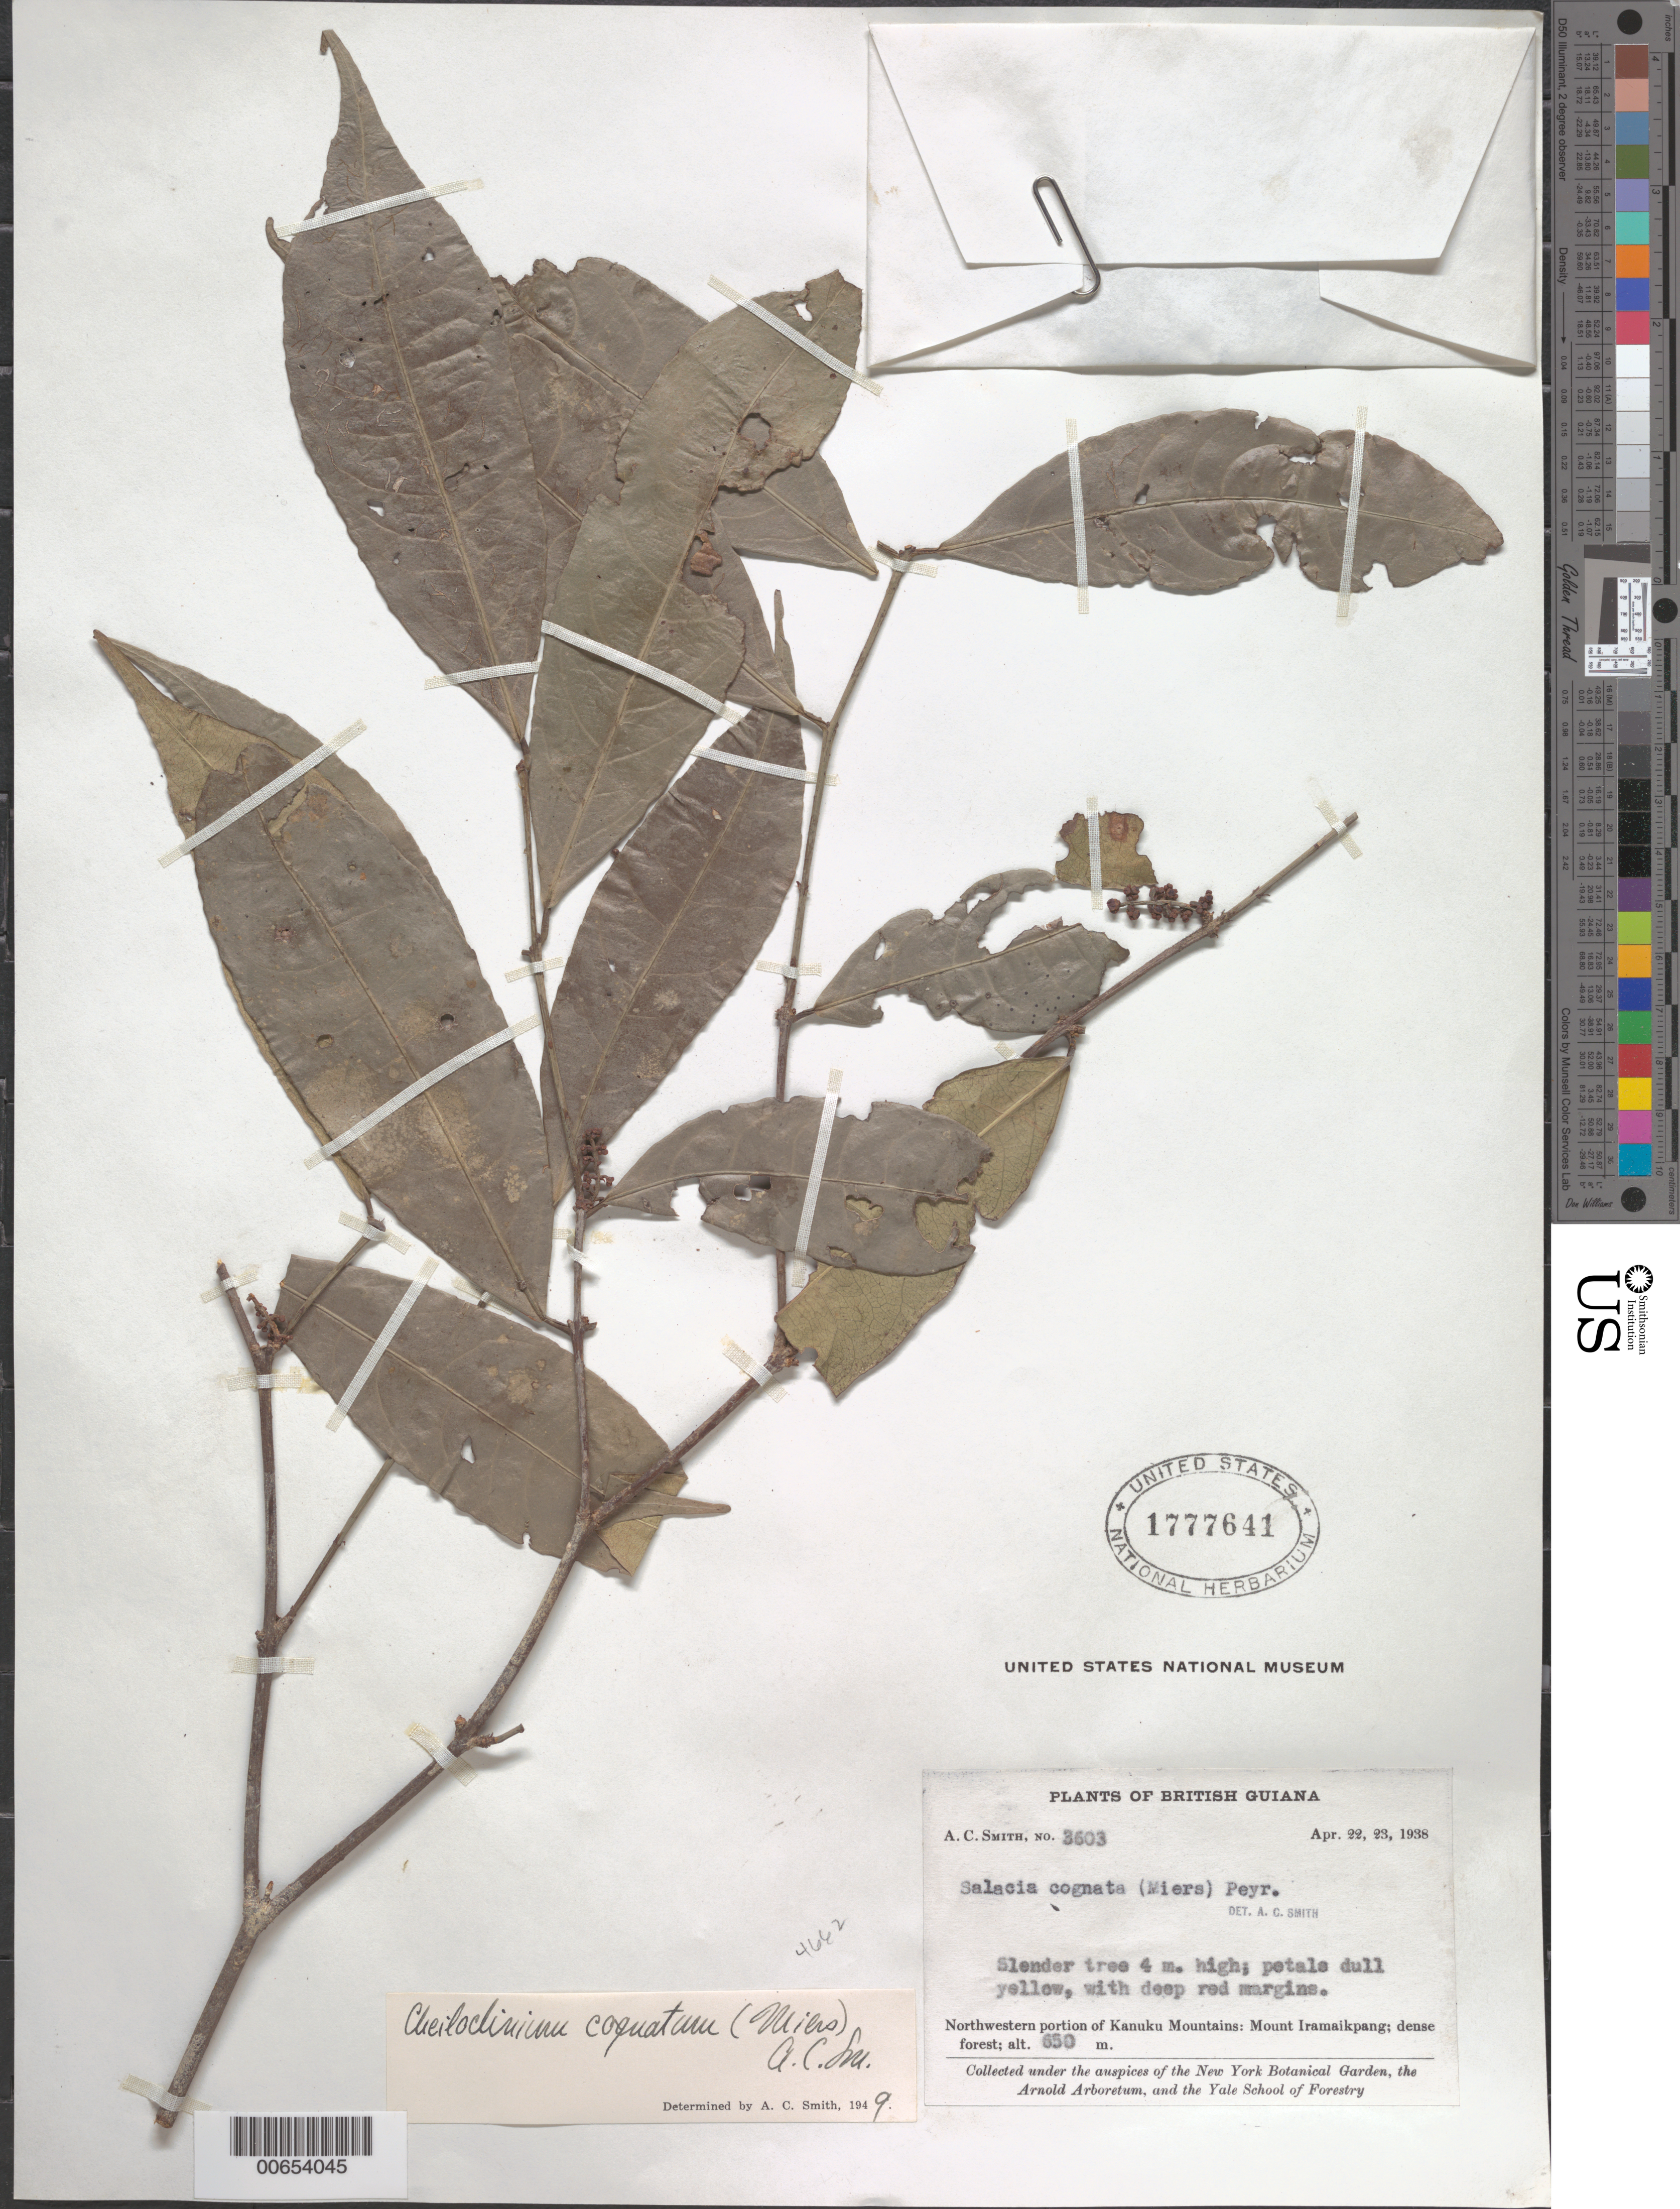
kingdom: Plantae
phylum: Tracheophyta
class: Magnoliopsida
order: Celastrales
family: Celastraceae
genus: Cheiloclinium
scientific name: Cheiloclinium cognatum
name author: (Miers) A.C. Sm.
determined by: Smith, A. C.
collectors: A. C. Smith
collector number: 3603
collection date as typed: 22-Apr-38 to 23-Apr-38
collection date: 1938-04-22/1938-04-23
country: Guyana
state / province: U. Takutu-U. Essequibo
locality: Kanuku Mts., NW portion; Mount Iramaikpang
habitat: Dense forest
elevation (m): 650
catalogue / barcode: US 1777641